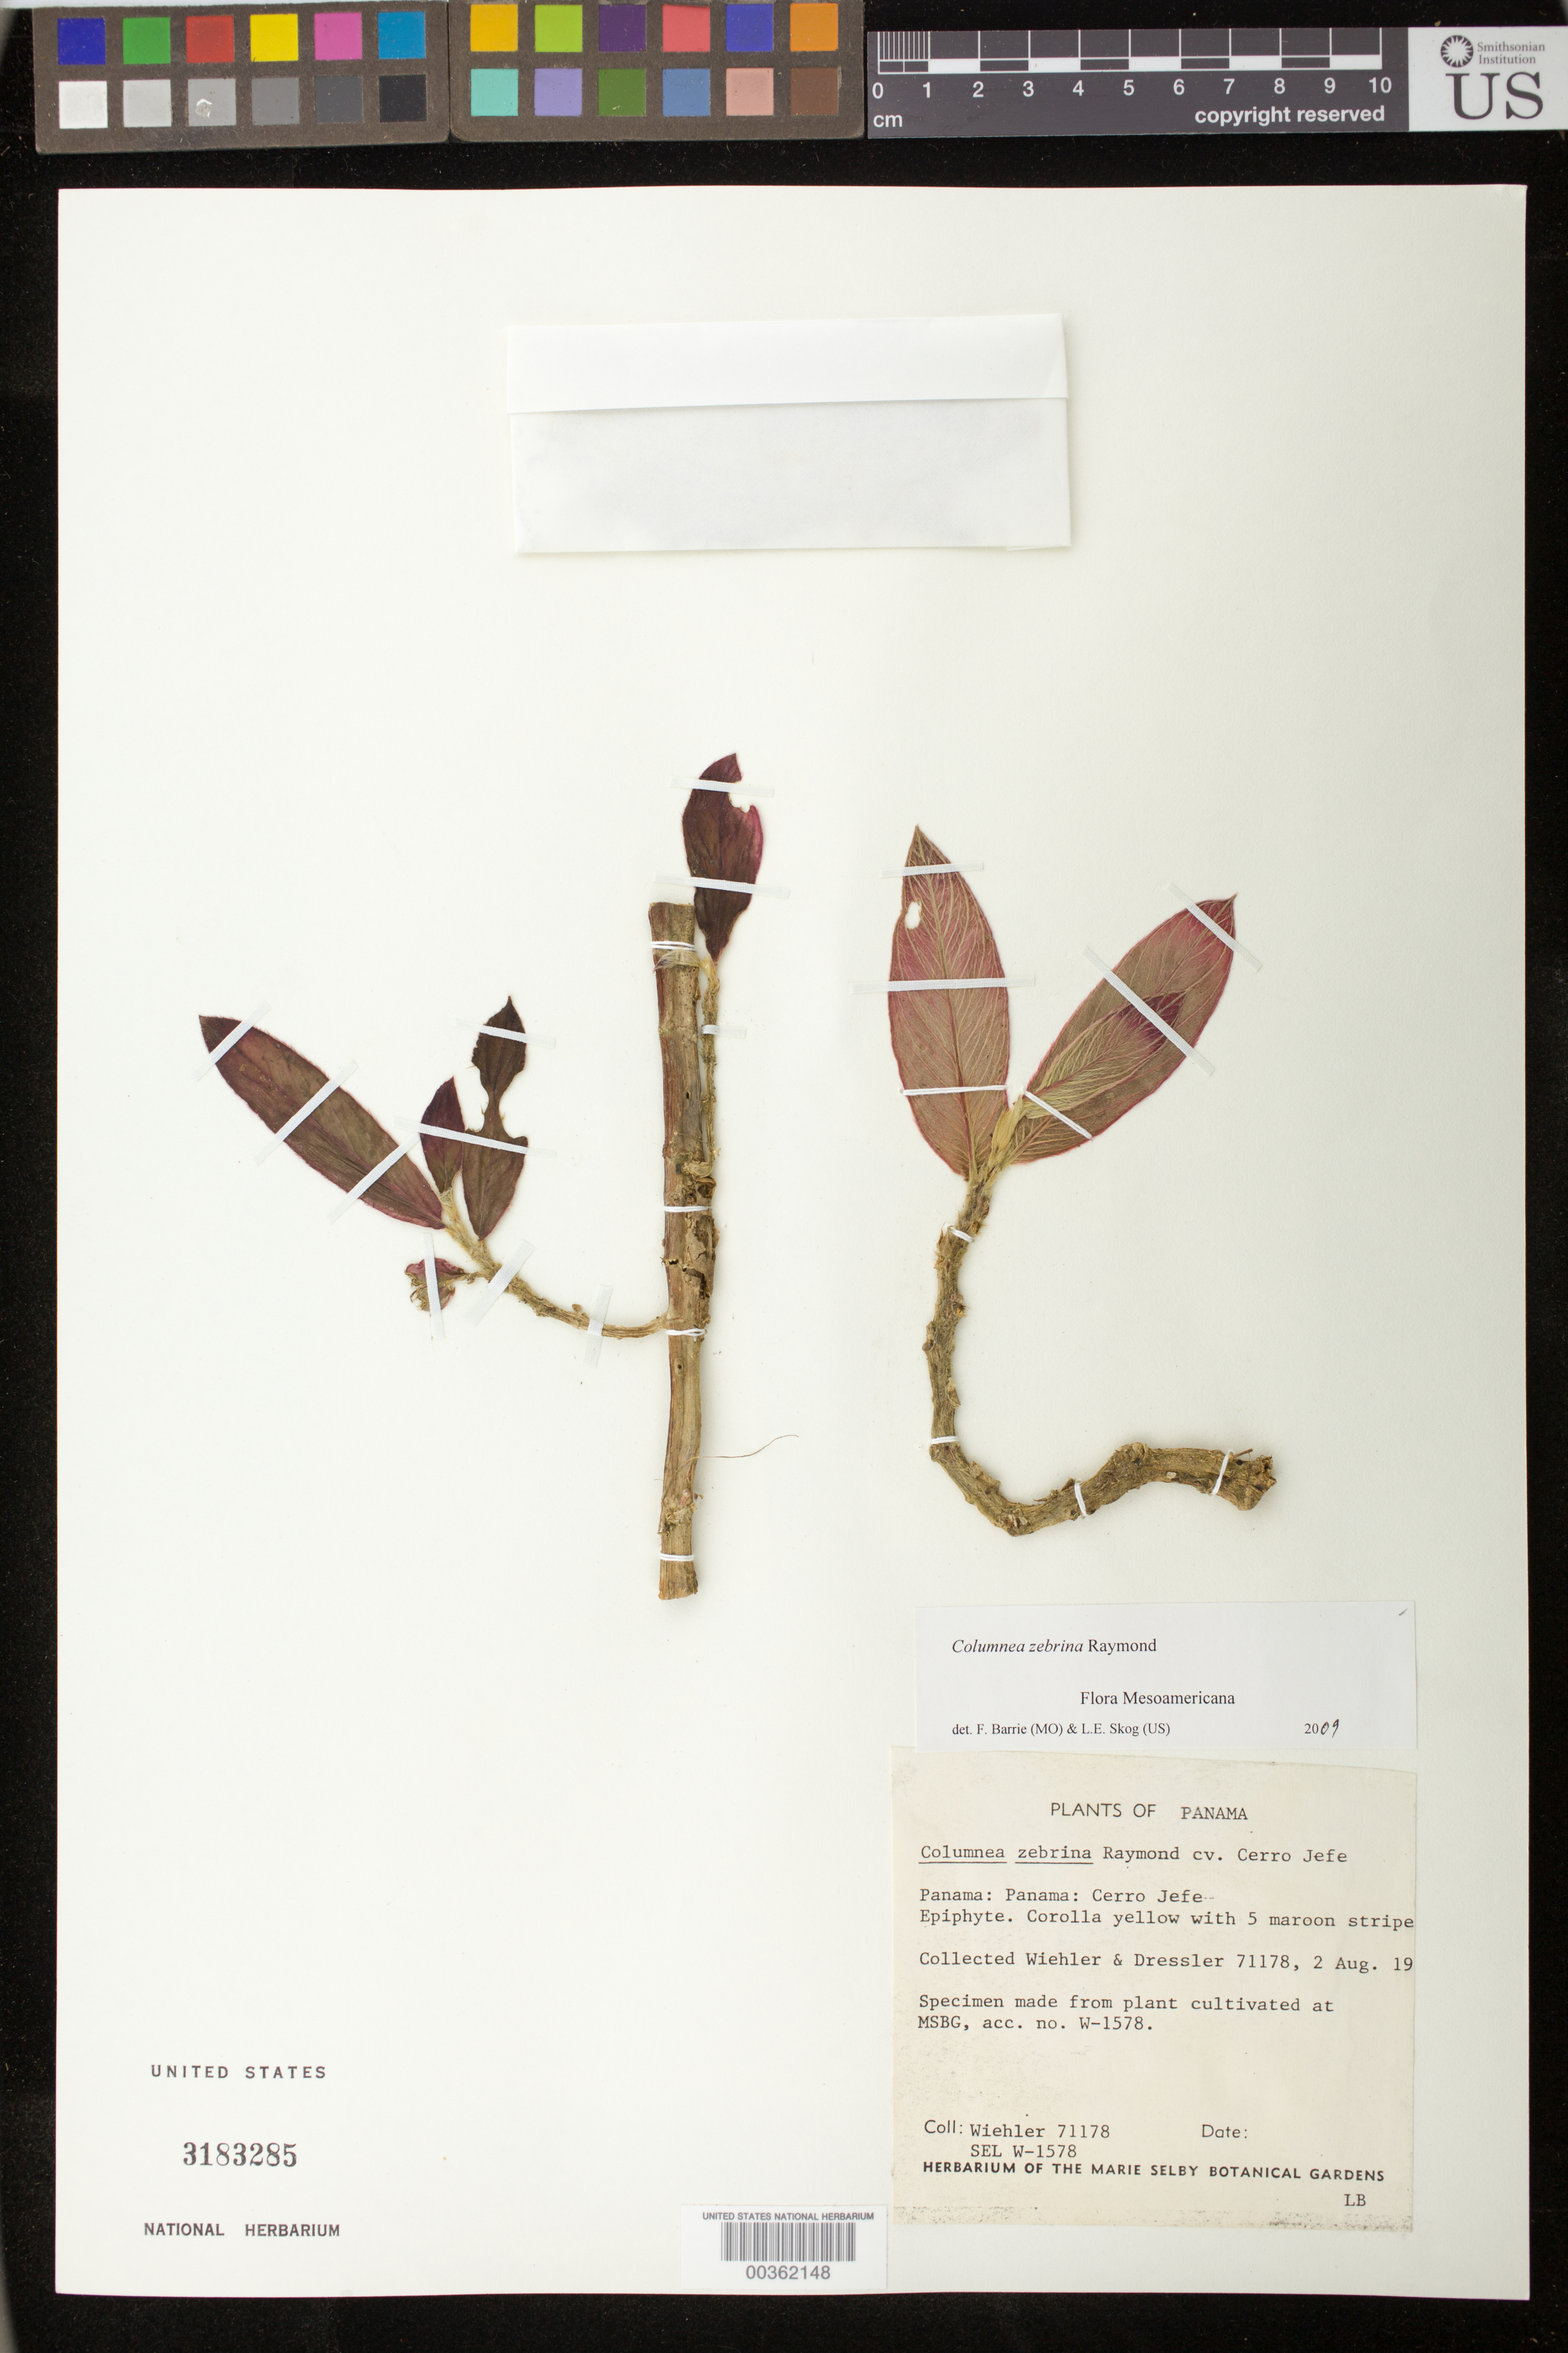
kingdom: Plantae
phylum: Tracheophyta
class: Magnoliopsida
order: Lamiales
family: Gesneriaceae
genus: Columnea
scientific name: Columnea zebrina 'Cerro Jefe'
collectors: H. J. Wiehler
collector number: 71178 [W-1578]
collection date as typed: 11 Aug 1971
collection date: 1971-08-11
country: Panama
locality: Cerro Jefe. From greenhouse grown specimen.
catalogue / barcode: US 3183285